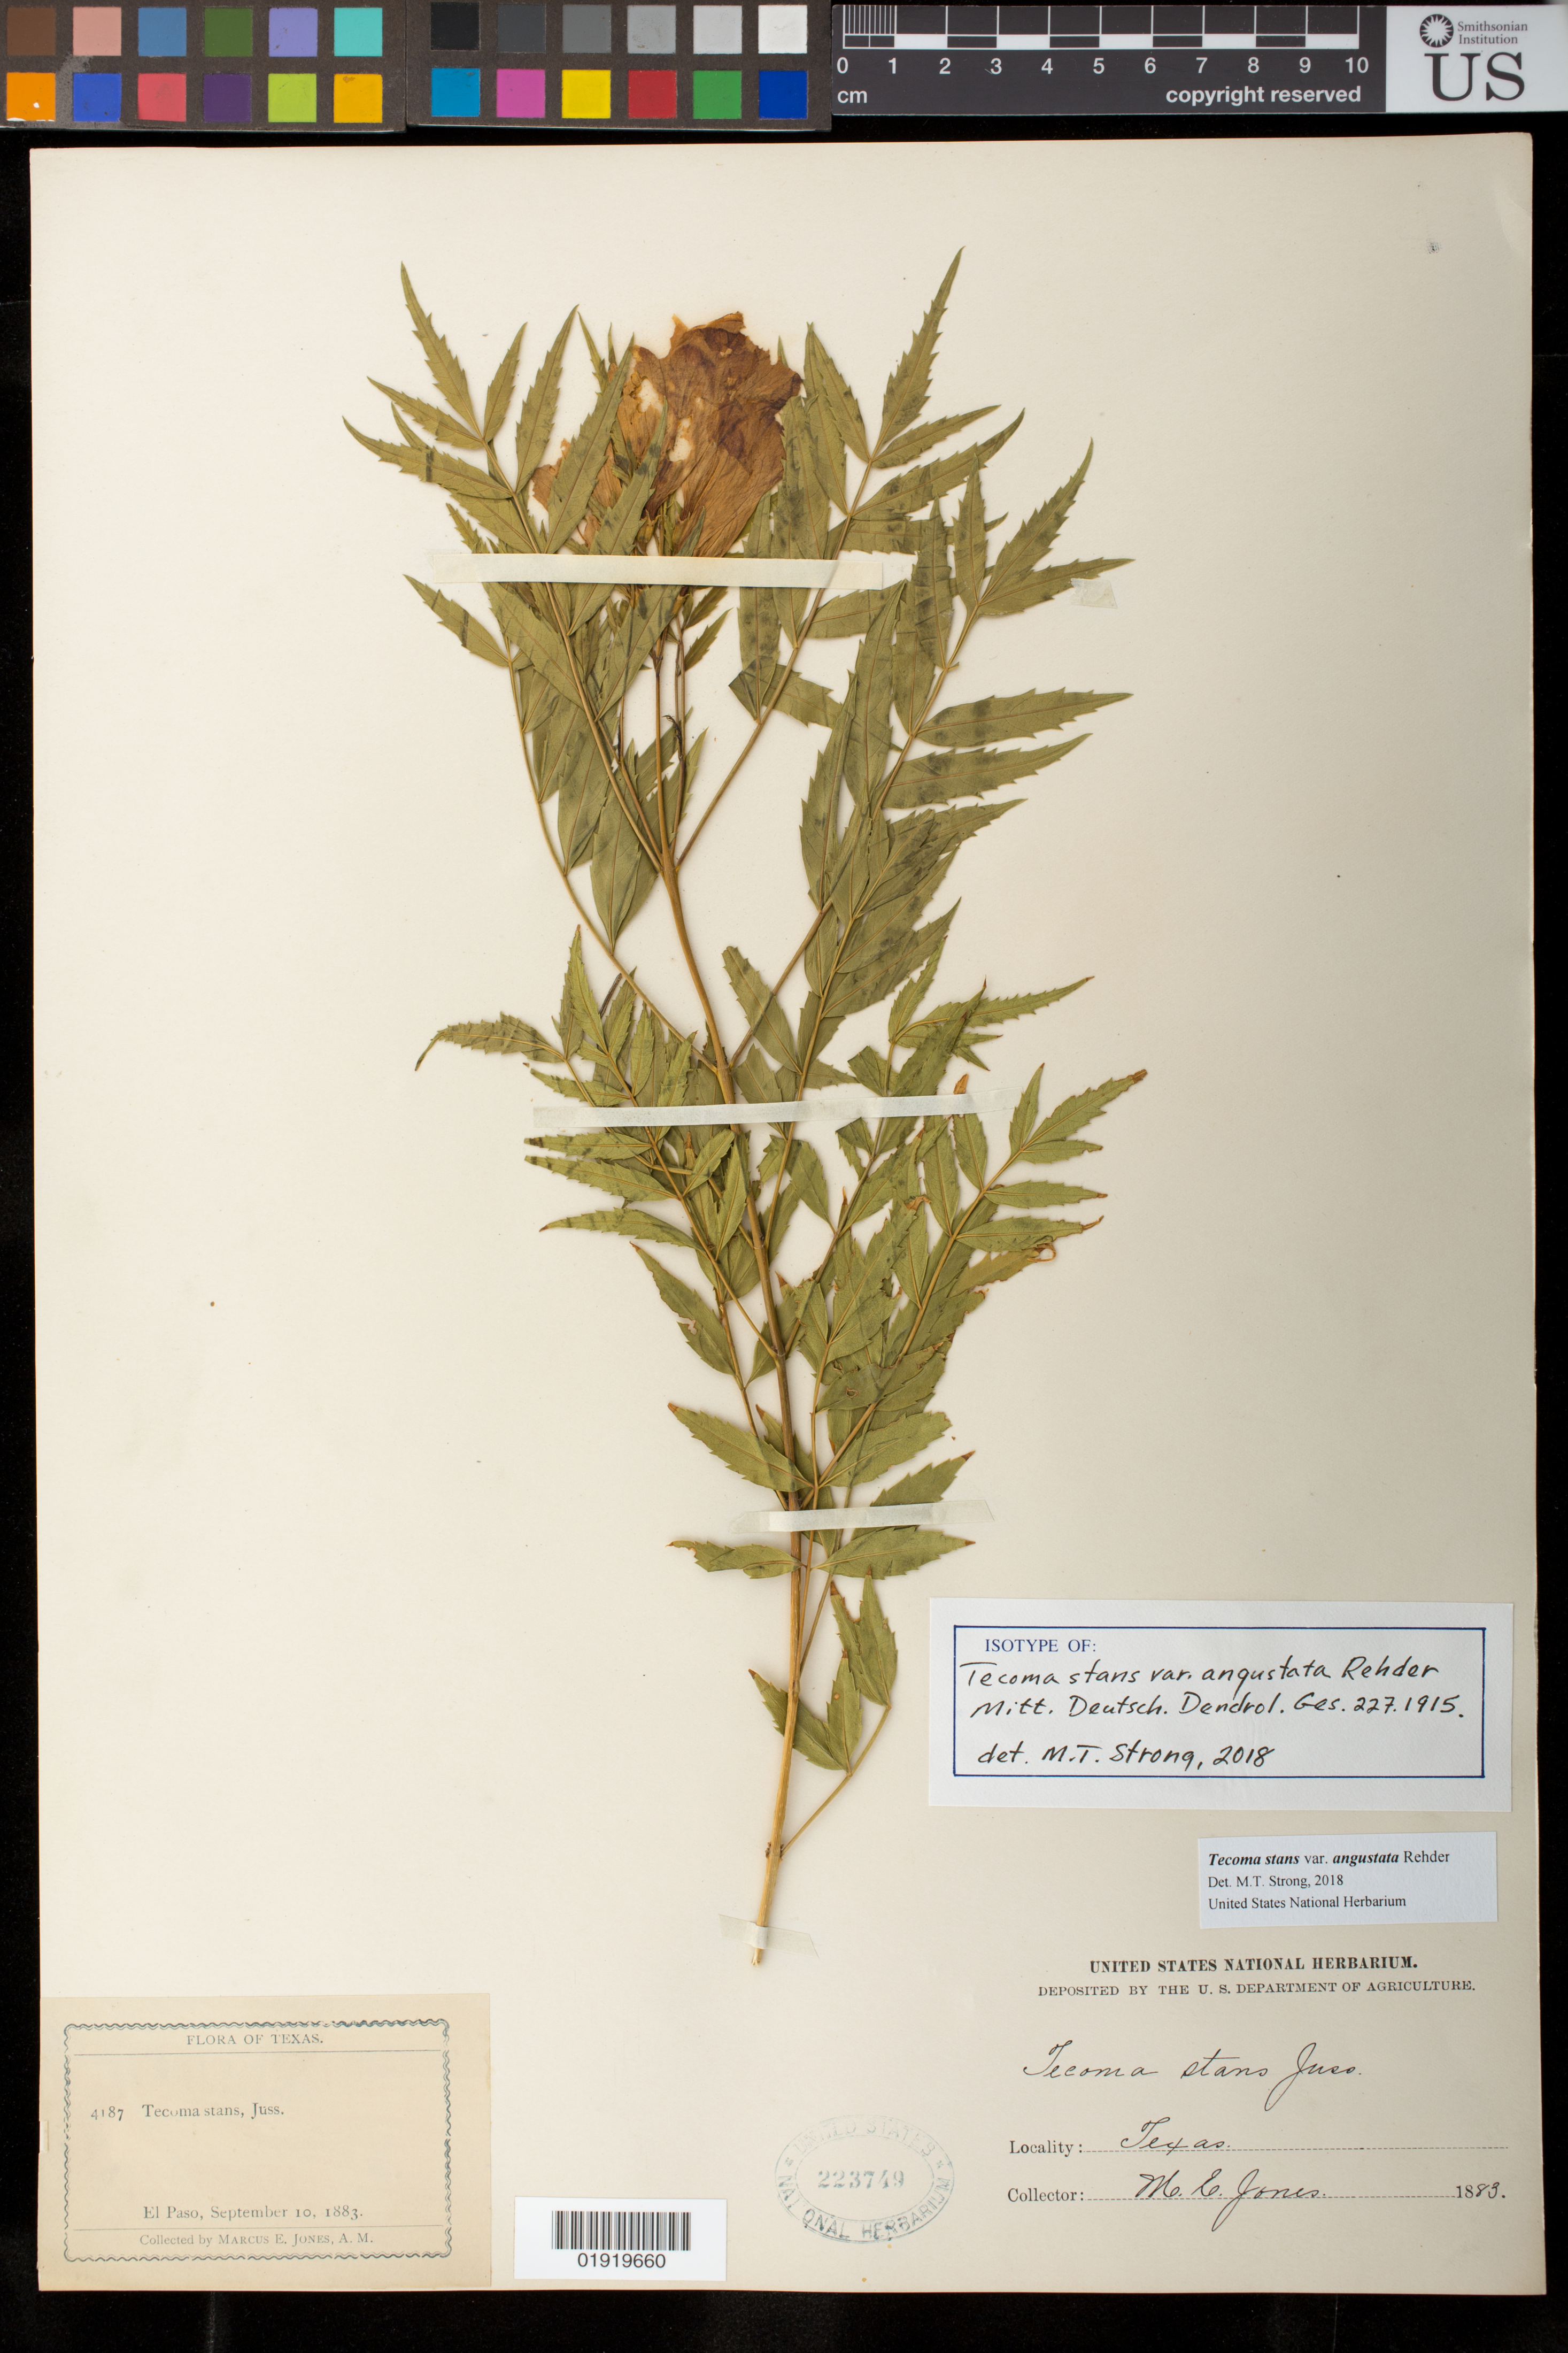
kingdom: Plantae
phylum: Tracheophyta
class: Magnoliopsida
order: Lamiales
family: Bignoniaceae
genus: Tecoma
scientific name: Tecoma stans var. angustata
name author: Rehder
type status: Isotype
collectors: M. E. Jones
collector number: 4187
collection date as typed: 10 Sep 1883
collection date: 1883-09-10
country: United States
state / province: Texas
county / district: El Paso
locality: El Paso.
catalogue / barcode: US 223749